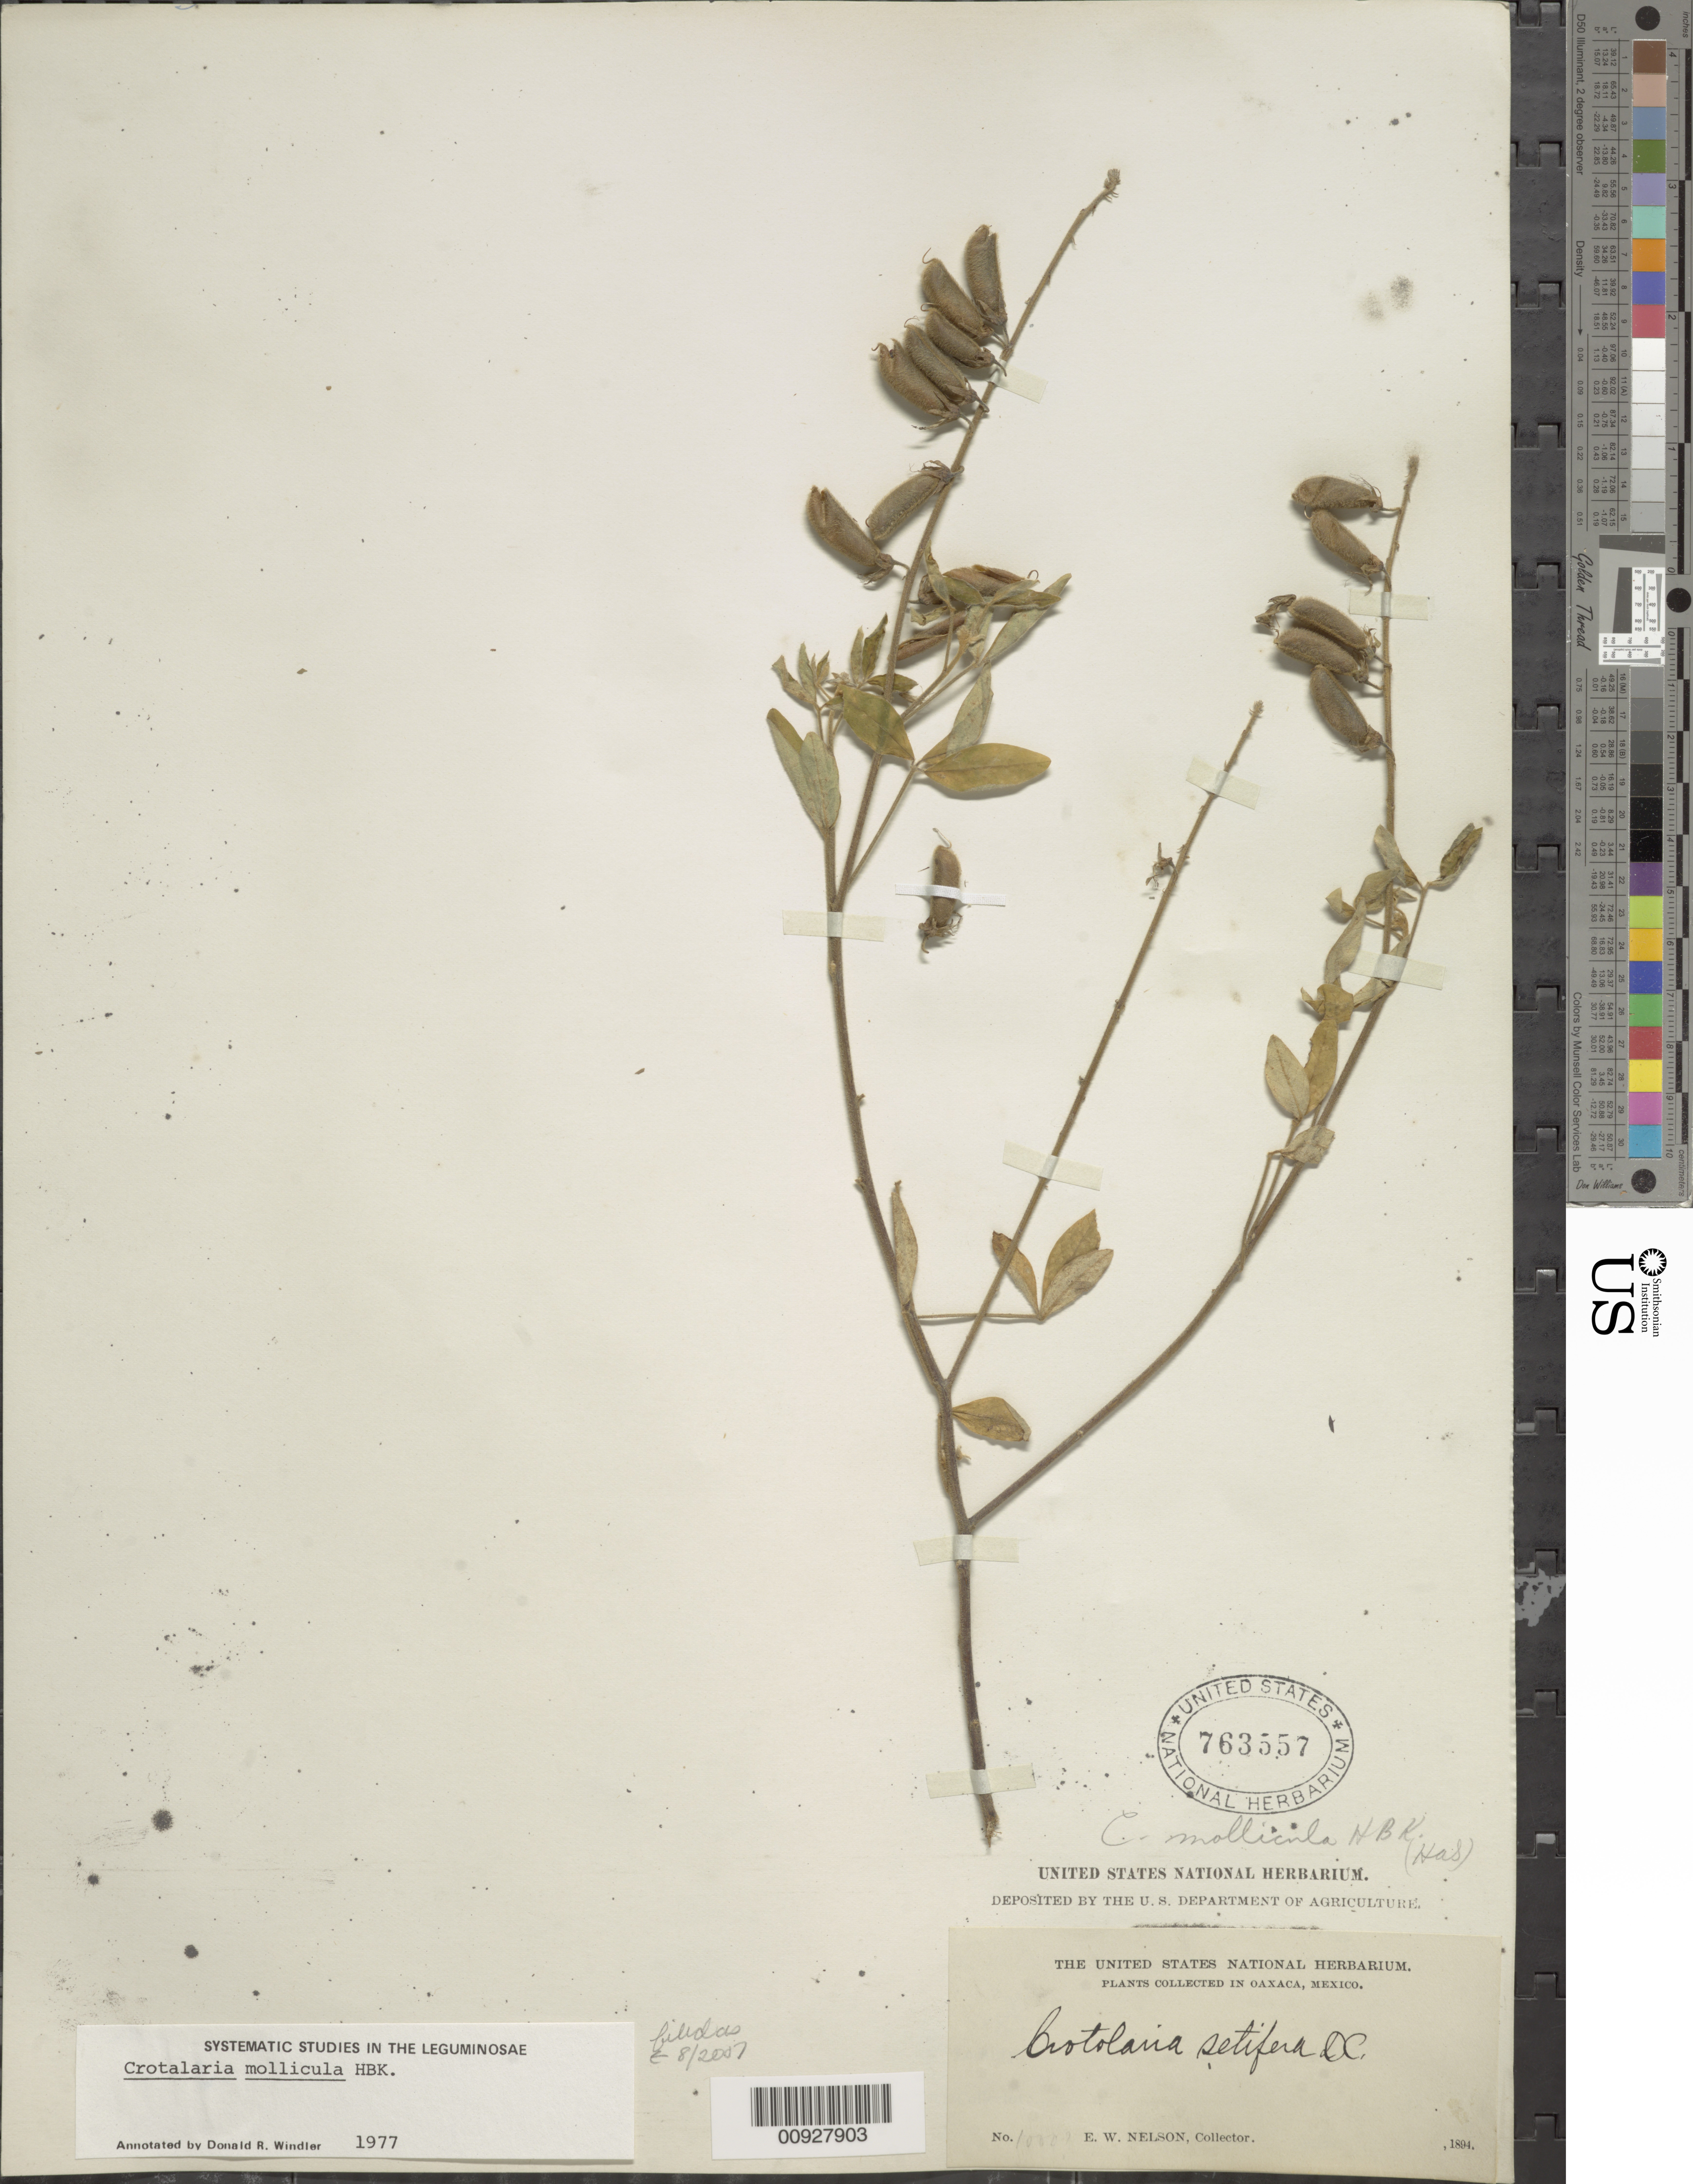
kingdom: Plantae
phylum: Tracheophyta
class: Magnoliopsida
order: Fabales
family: Fabaceae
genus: Crotalaria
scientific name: Crotalaria mollicula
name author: Kunth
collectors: E. W. Nelson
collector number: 1000?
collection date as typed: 1894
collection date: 1894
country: Mexico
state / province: Oaxaca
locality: Oaxaca.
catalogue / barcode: US 763557